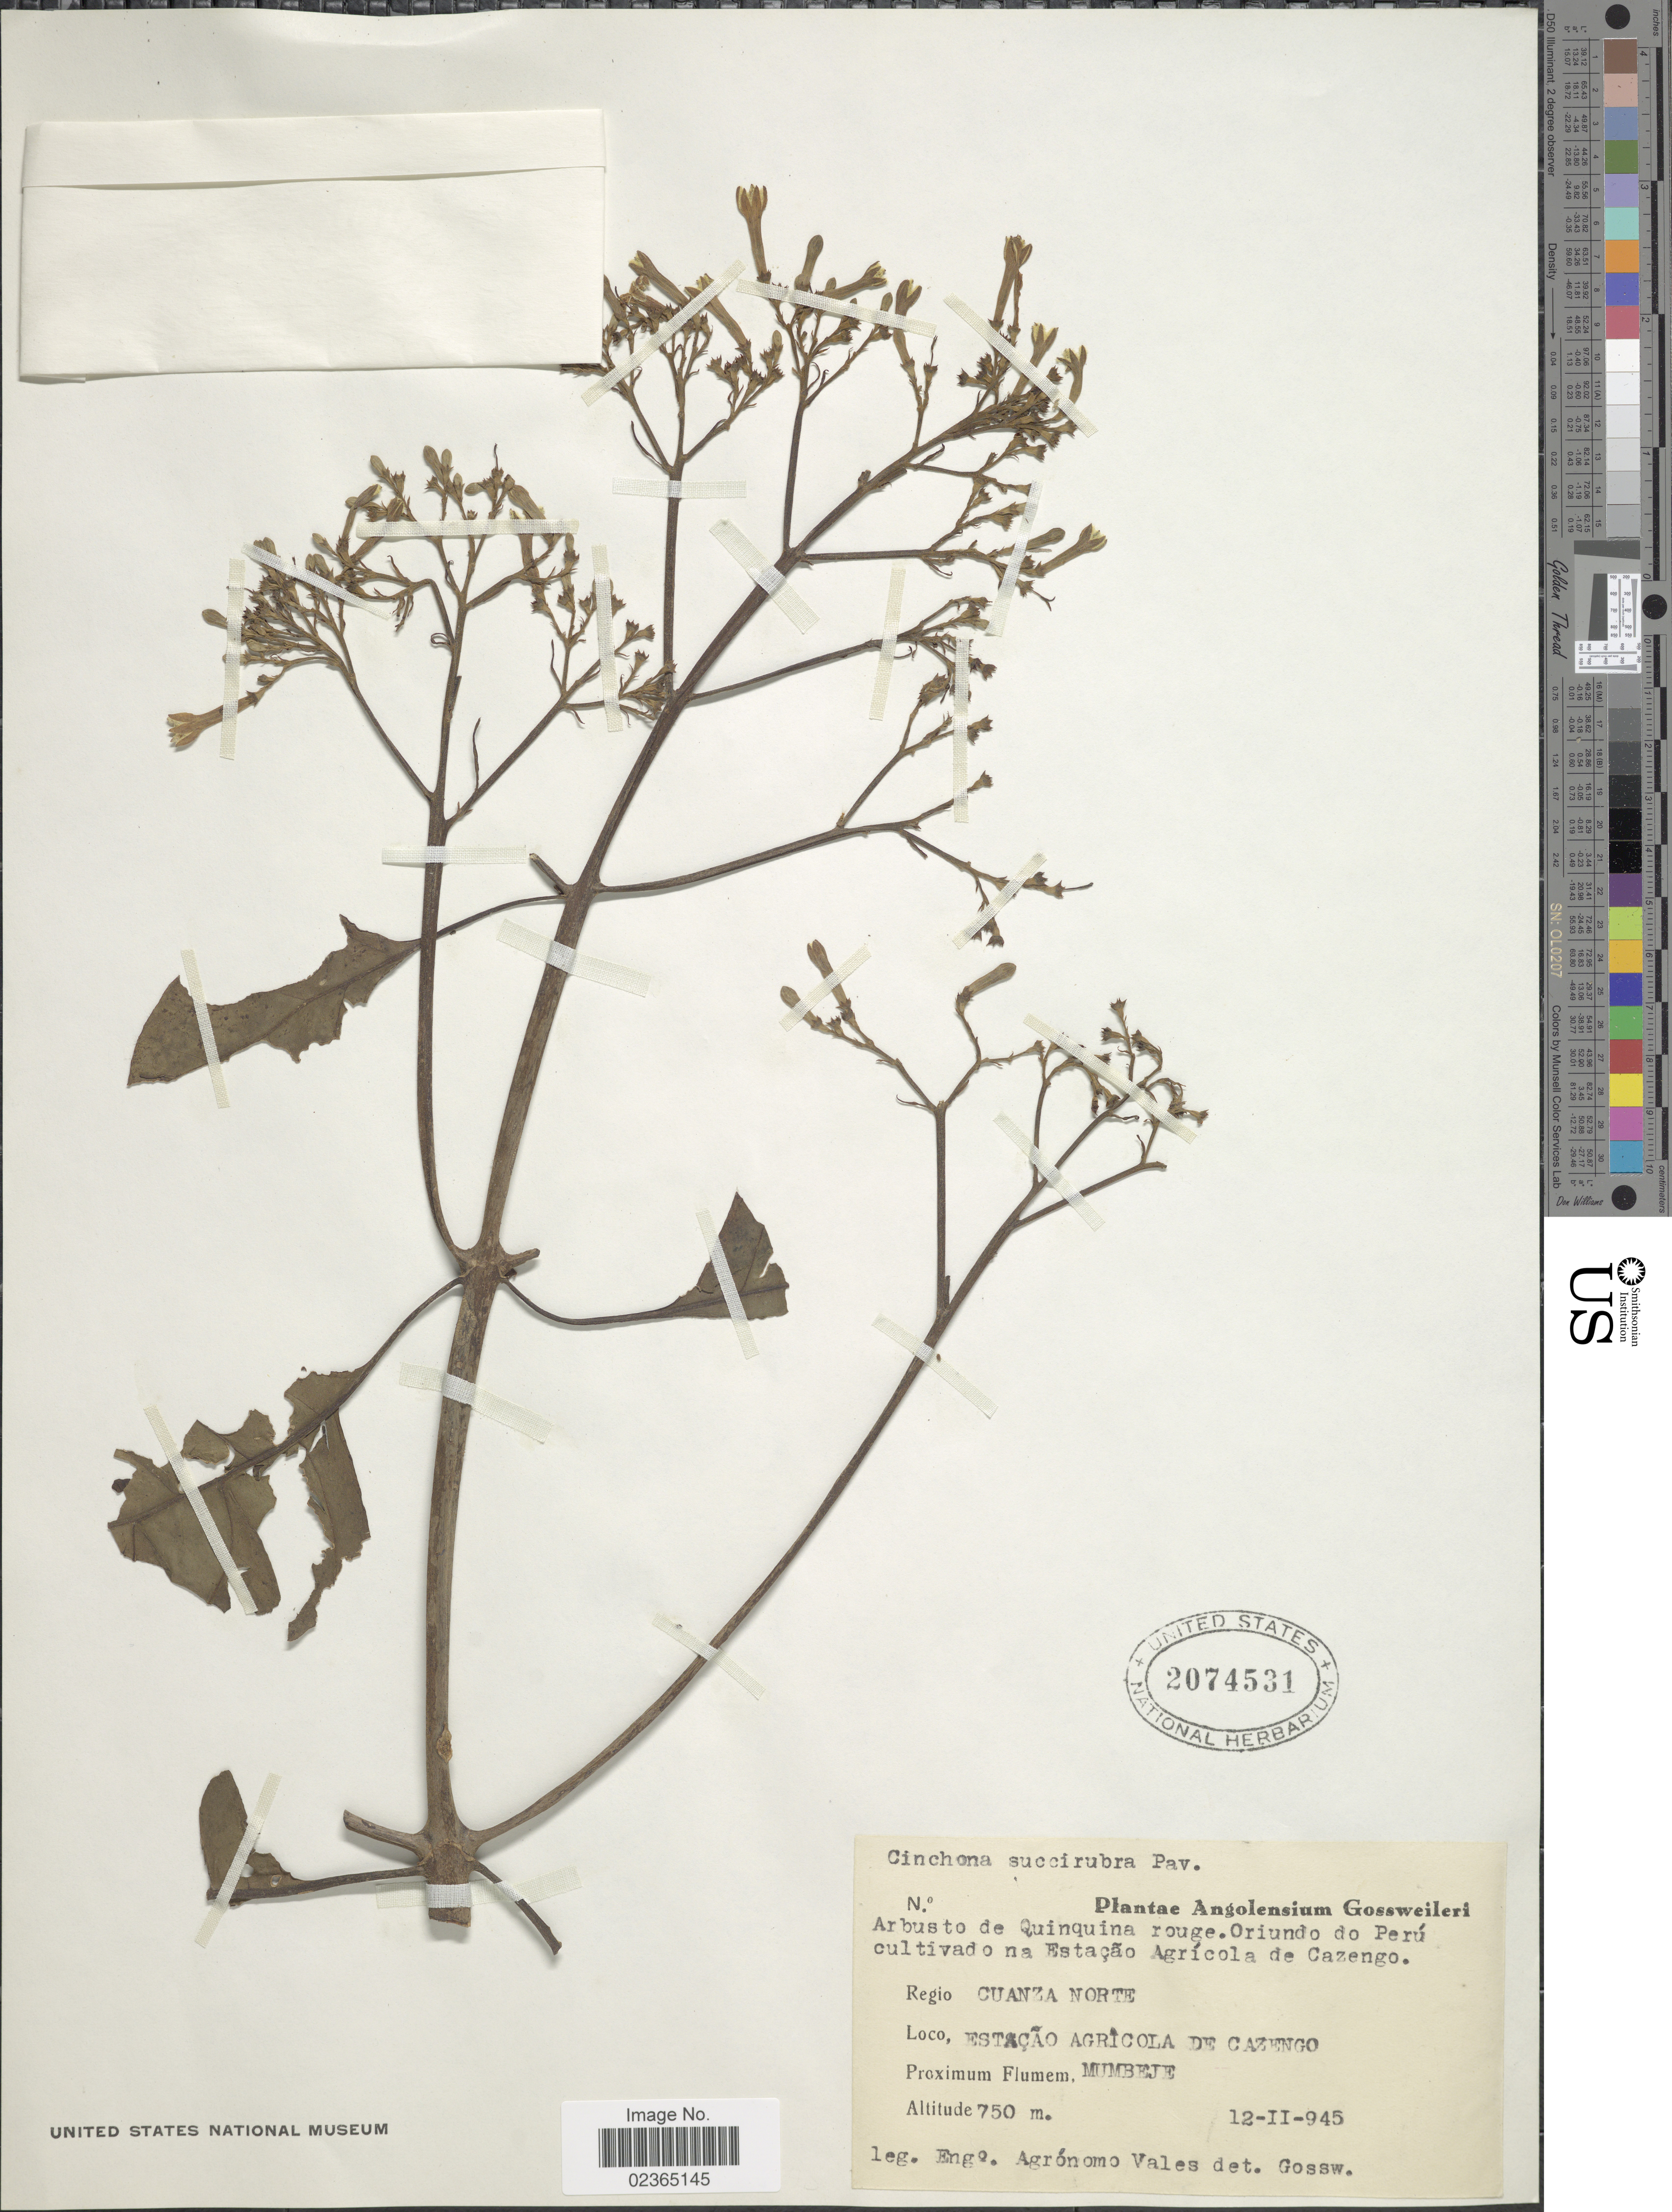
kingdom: Plantae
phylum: Tracheophyta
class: Magnoliopsida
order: Gentianales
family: Rubiaceae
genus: Cinchona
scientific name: Cinchona pubescens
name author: Vahl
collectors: -. Gossweiler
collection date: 1945-02-12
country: Angola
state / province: Cuanza Norte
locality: Arbusto de Quinquina rouge. Oriundo do Peru cultivado na Estacao Agricola de Cazengo, Estacao Agricola de Cazengo, Mumbeje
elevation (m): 750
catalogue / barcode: US 2074531